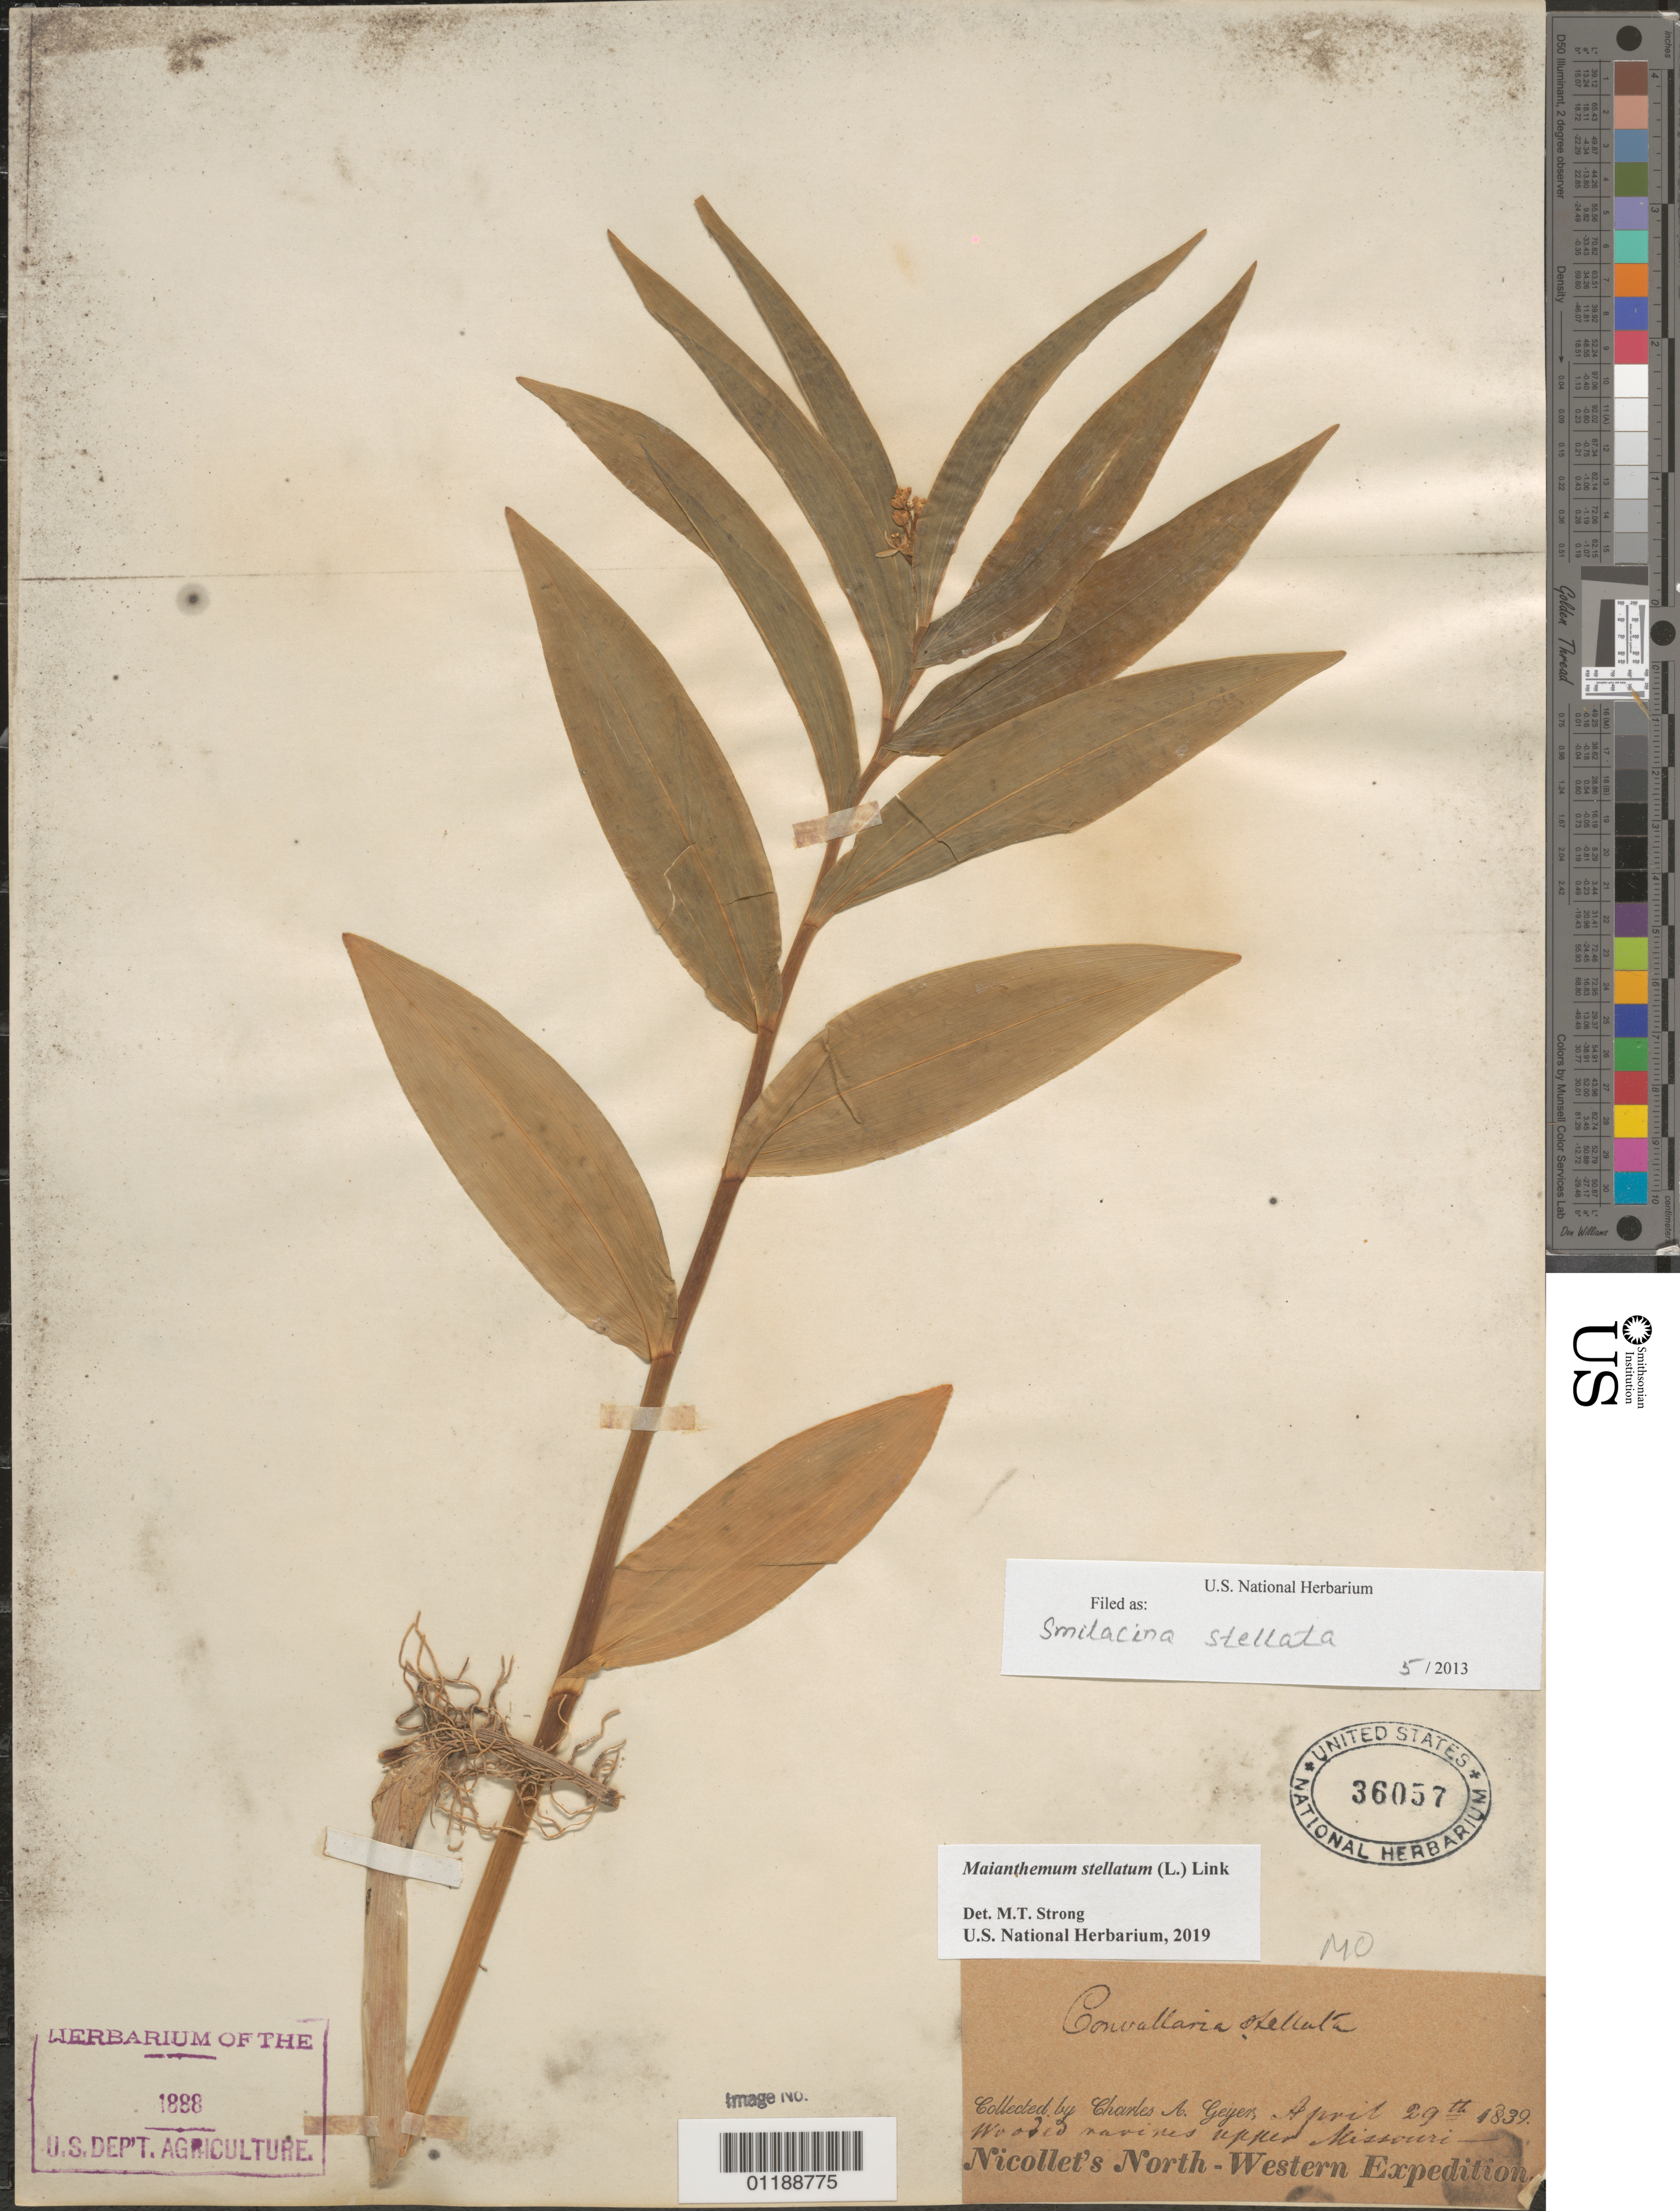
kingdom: Plantae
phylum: Tracheophyta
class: Liliopsida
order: Asparagales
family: Asparagaceae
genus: Maianthemum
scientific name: Maianthemum stellatum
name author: (L.) Link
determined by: Strong, Mark T., (BOT), Smithsonian Institution - National Museum of Natural History (UNITED STATES)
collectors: C. A. Geyer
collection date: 1839-04-29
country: United States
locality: Wooded ravines upper Missouri.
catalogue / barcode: US 36057